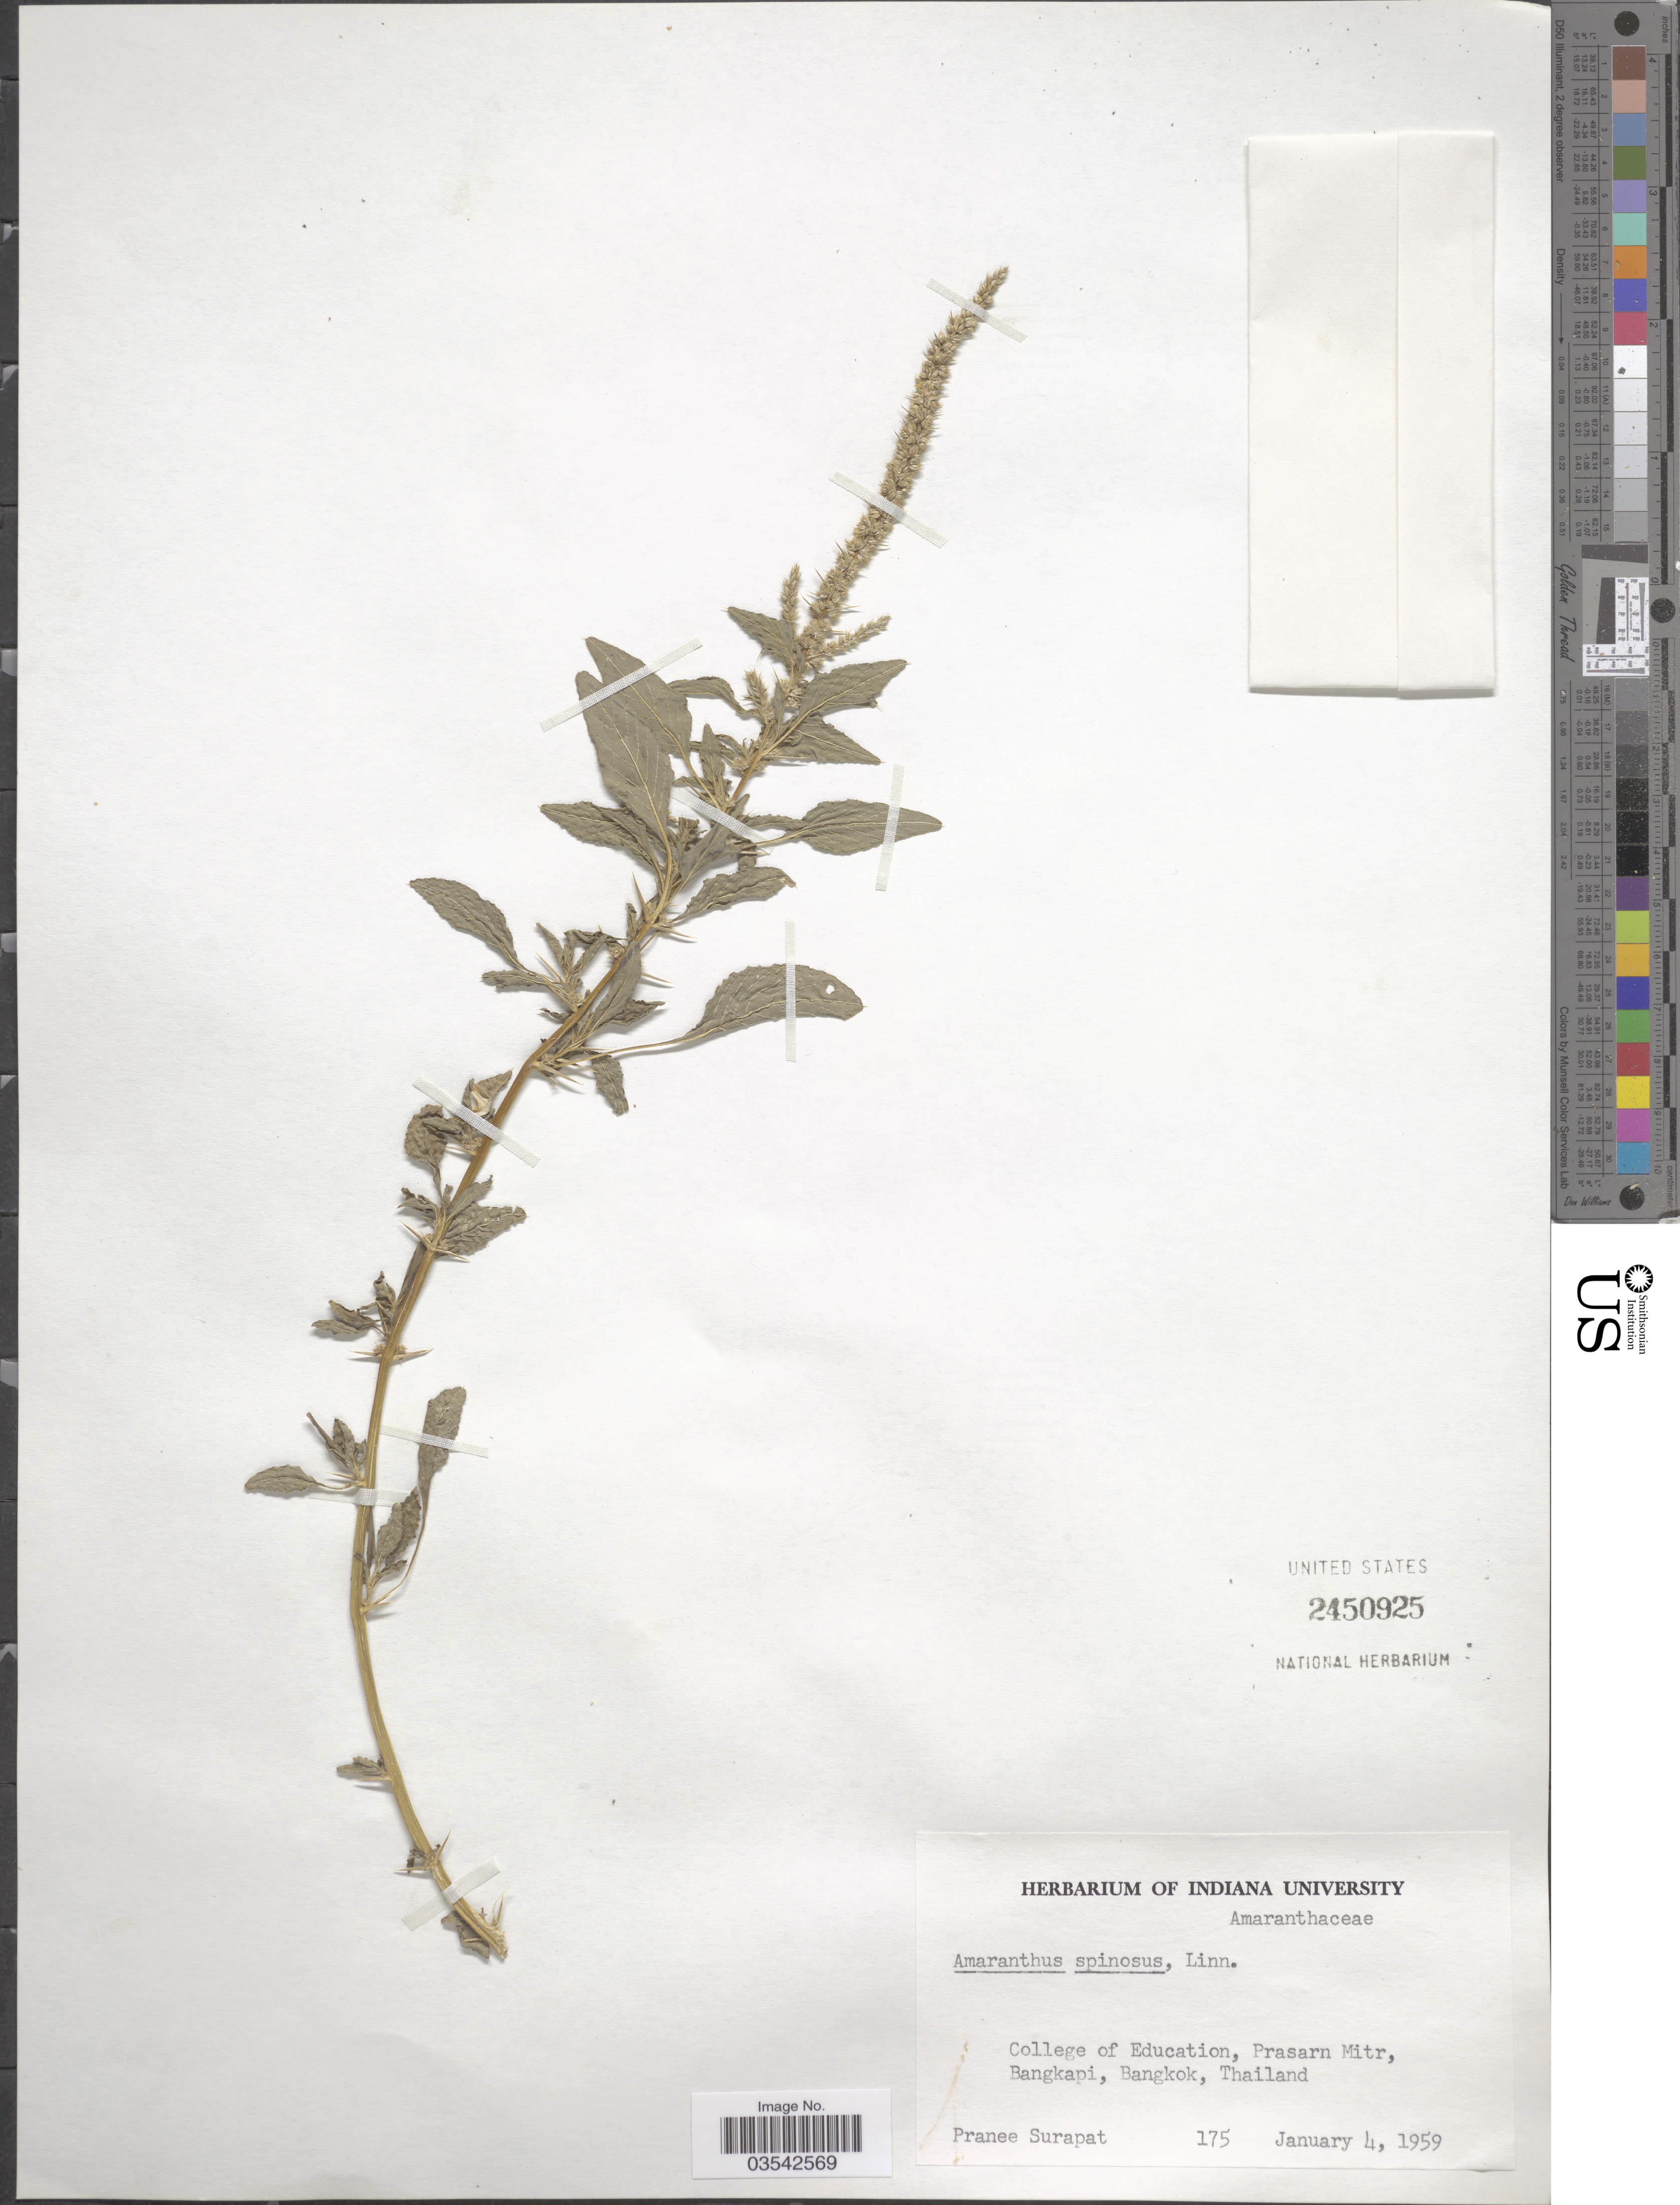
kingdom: Plantae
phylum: Tracheophyta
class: Magnoliopsida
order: Caryophyllales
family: Amaranthaceae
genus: Amaranthus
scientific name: Amaranthus spinosus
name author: L.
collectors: P. Surapat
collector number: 175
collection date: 1959-01-04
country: Thailand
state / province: Bangkok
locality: College of Education, Prasarn Mitr, Bangkapi.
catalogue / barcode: US 2450925